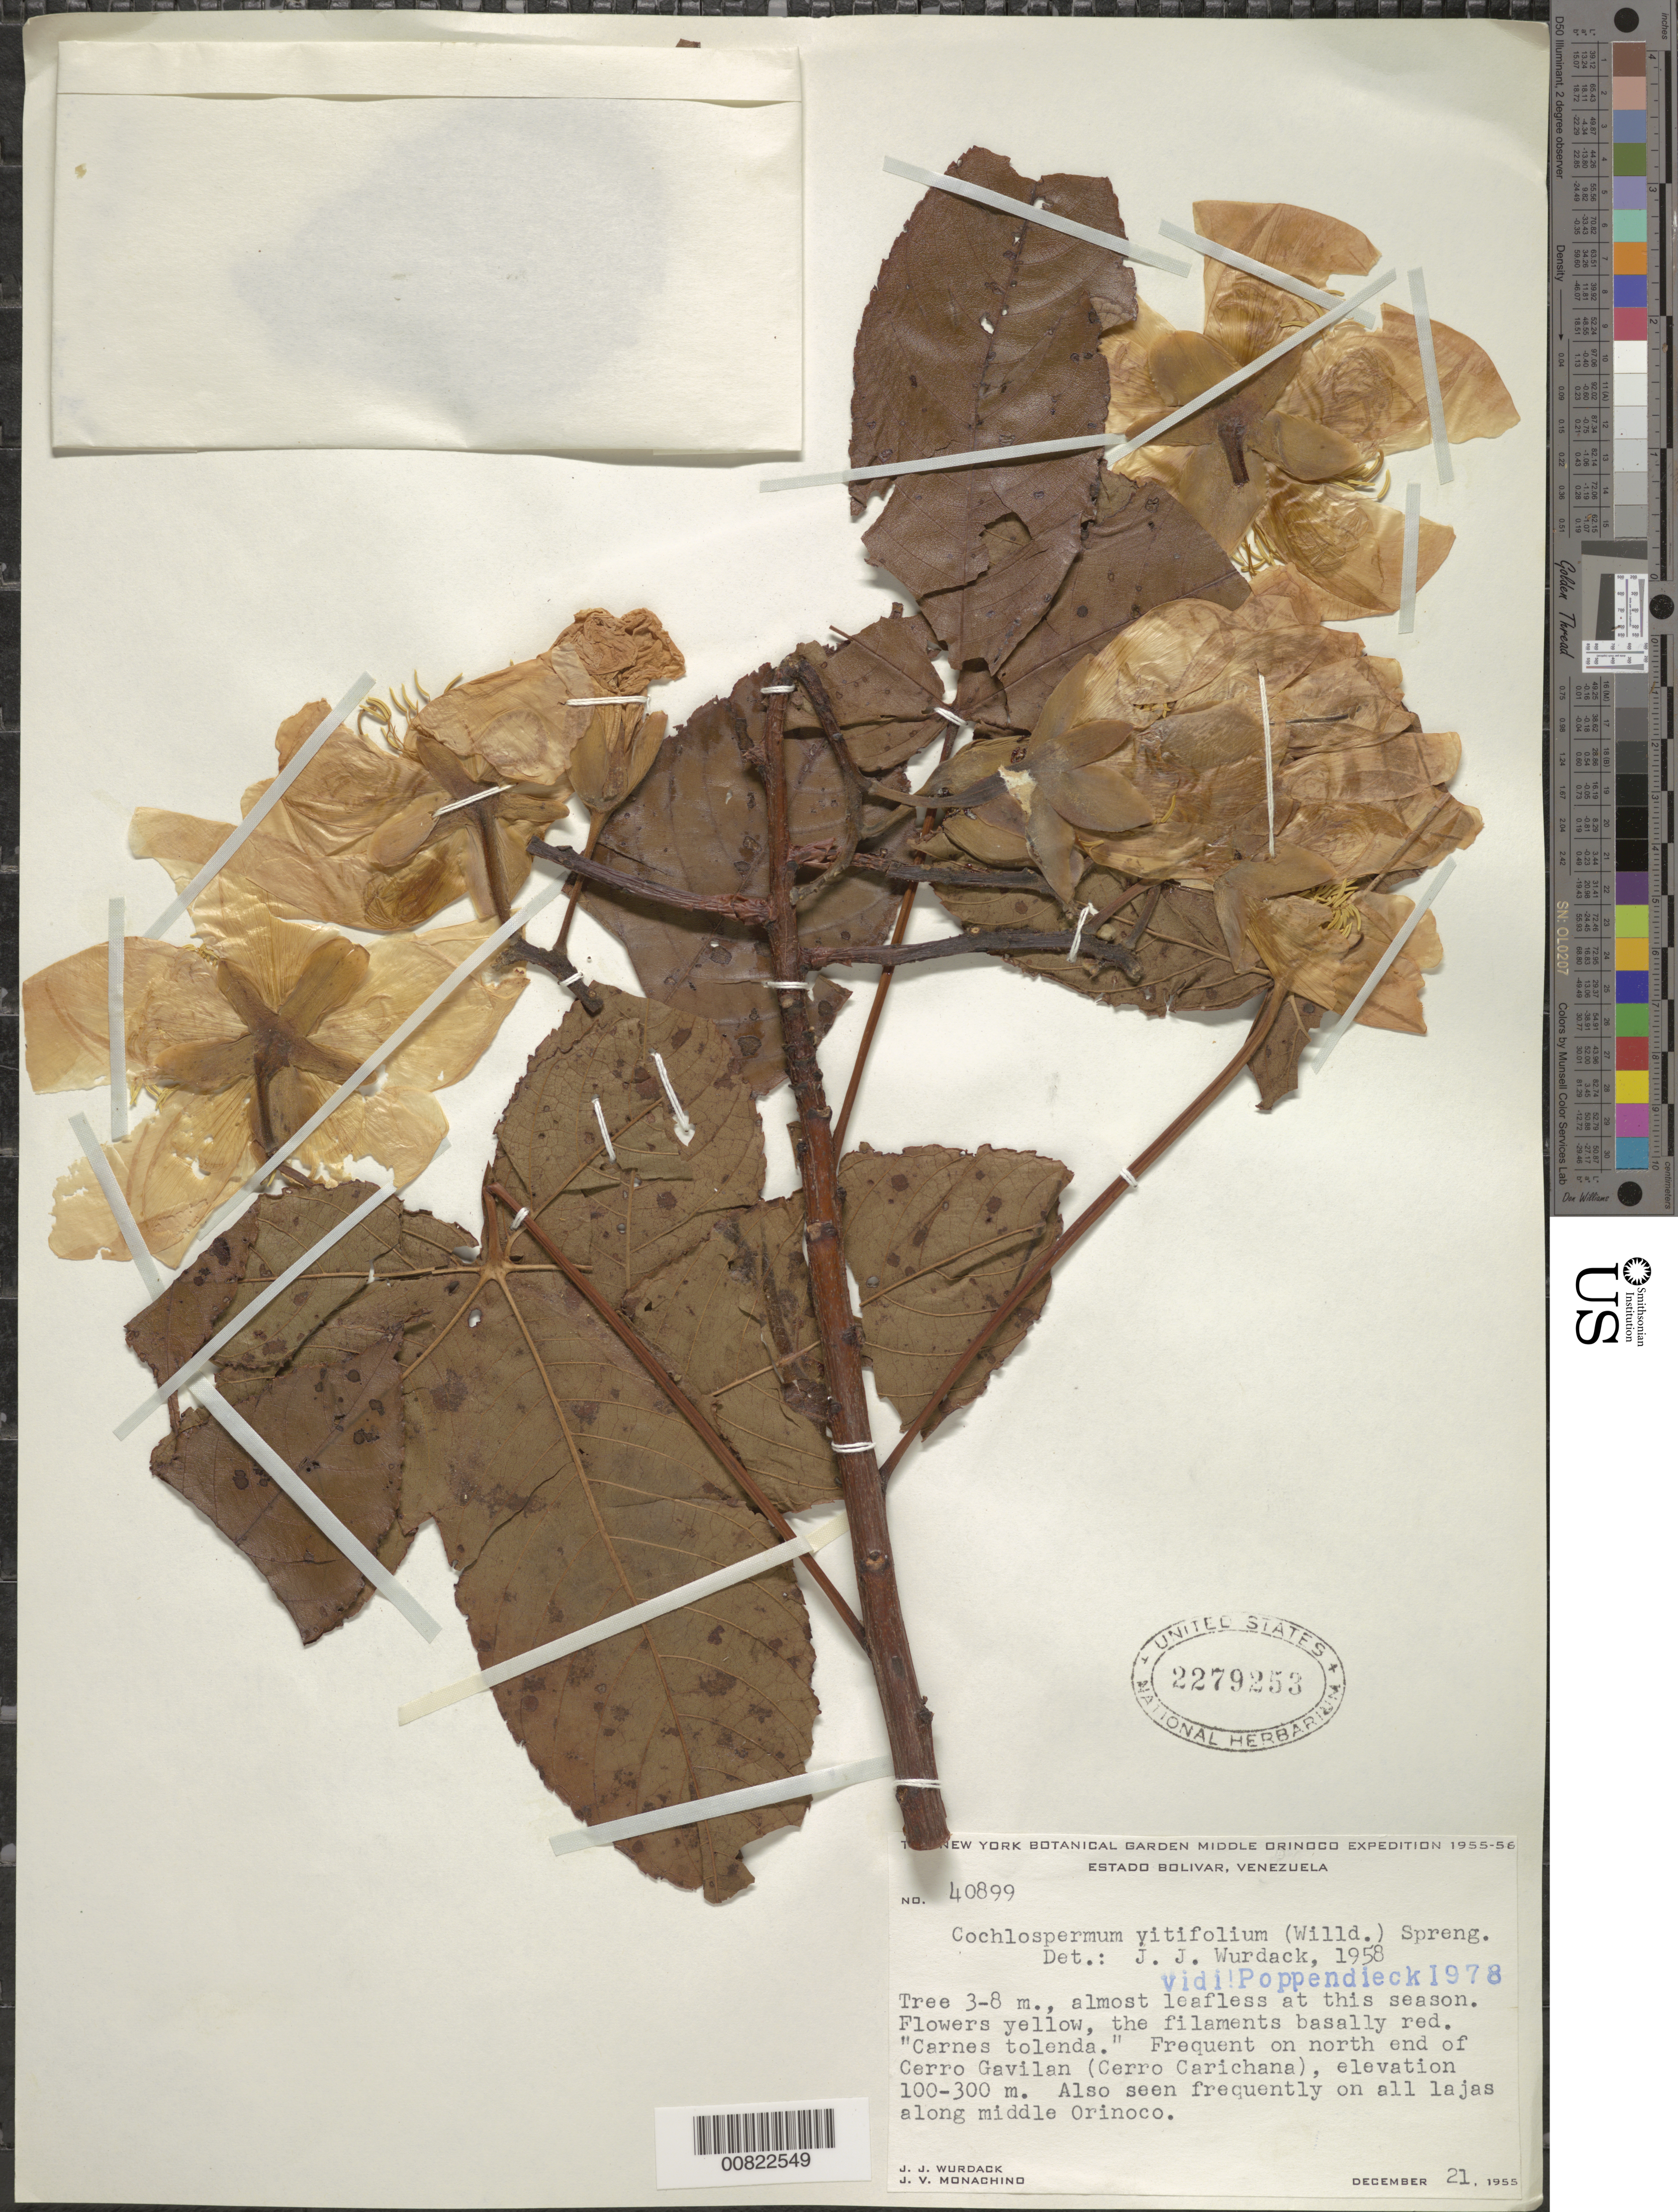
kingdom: Plantae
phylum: Tracheophyta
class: Magnoliopsida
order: Malvales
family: Cochlospermaceae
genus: Cochlospermum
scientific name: Cochlospermum vitifolium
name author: (Willd.) Spreng.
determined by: Poppendieck, H.-H., (HBG), Institut fur Allgemeine Botanik und Botanischer Garten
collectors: J. J. Wurdack & J. V. Monachino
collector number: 40899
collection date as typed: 21-Dec-55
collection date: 1955-12-21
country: Venezuela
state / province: Bolívar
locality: Cerro Gavilan (Cerro Carichana), north end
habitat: Lajas along middle Orinoco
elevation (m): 100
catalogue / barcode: US 2279253